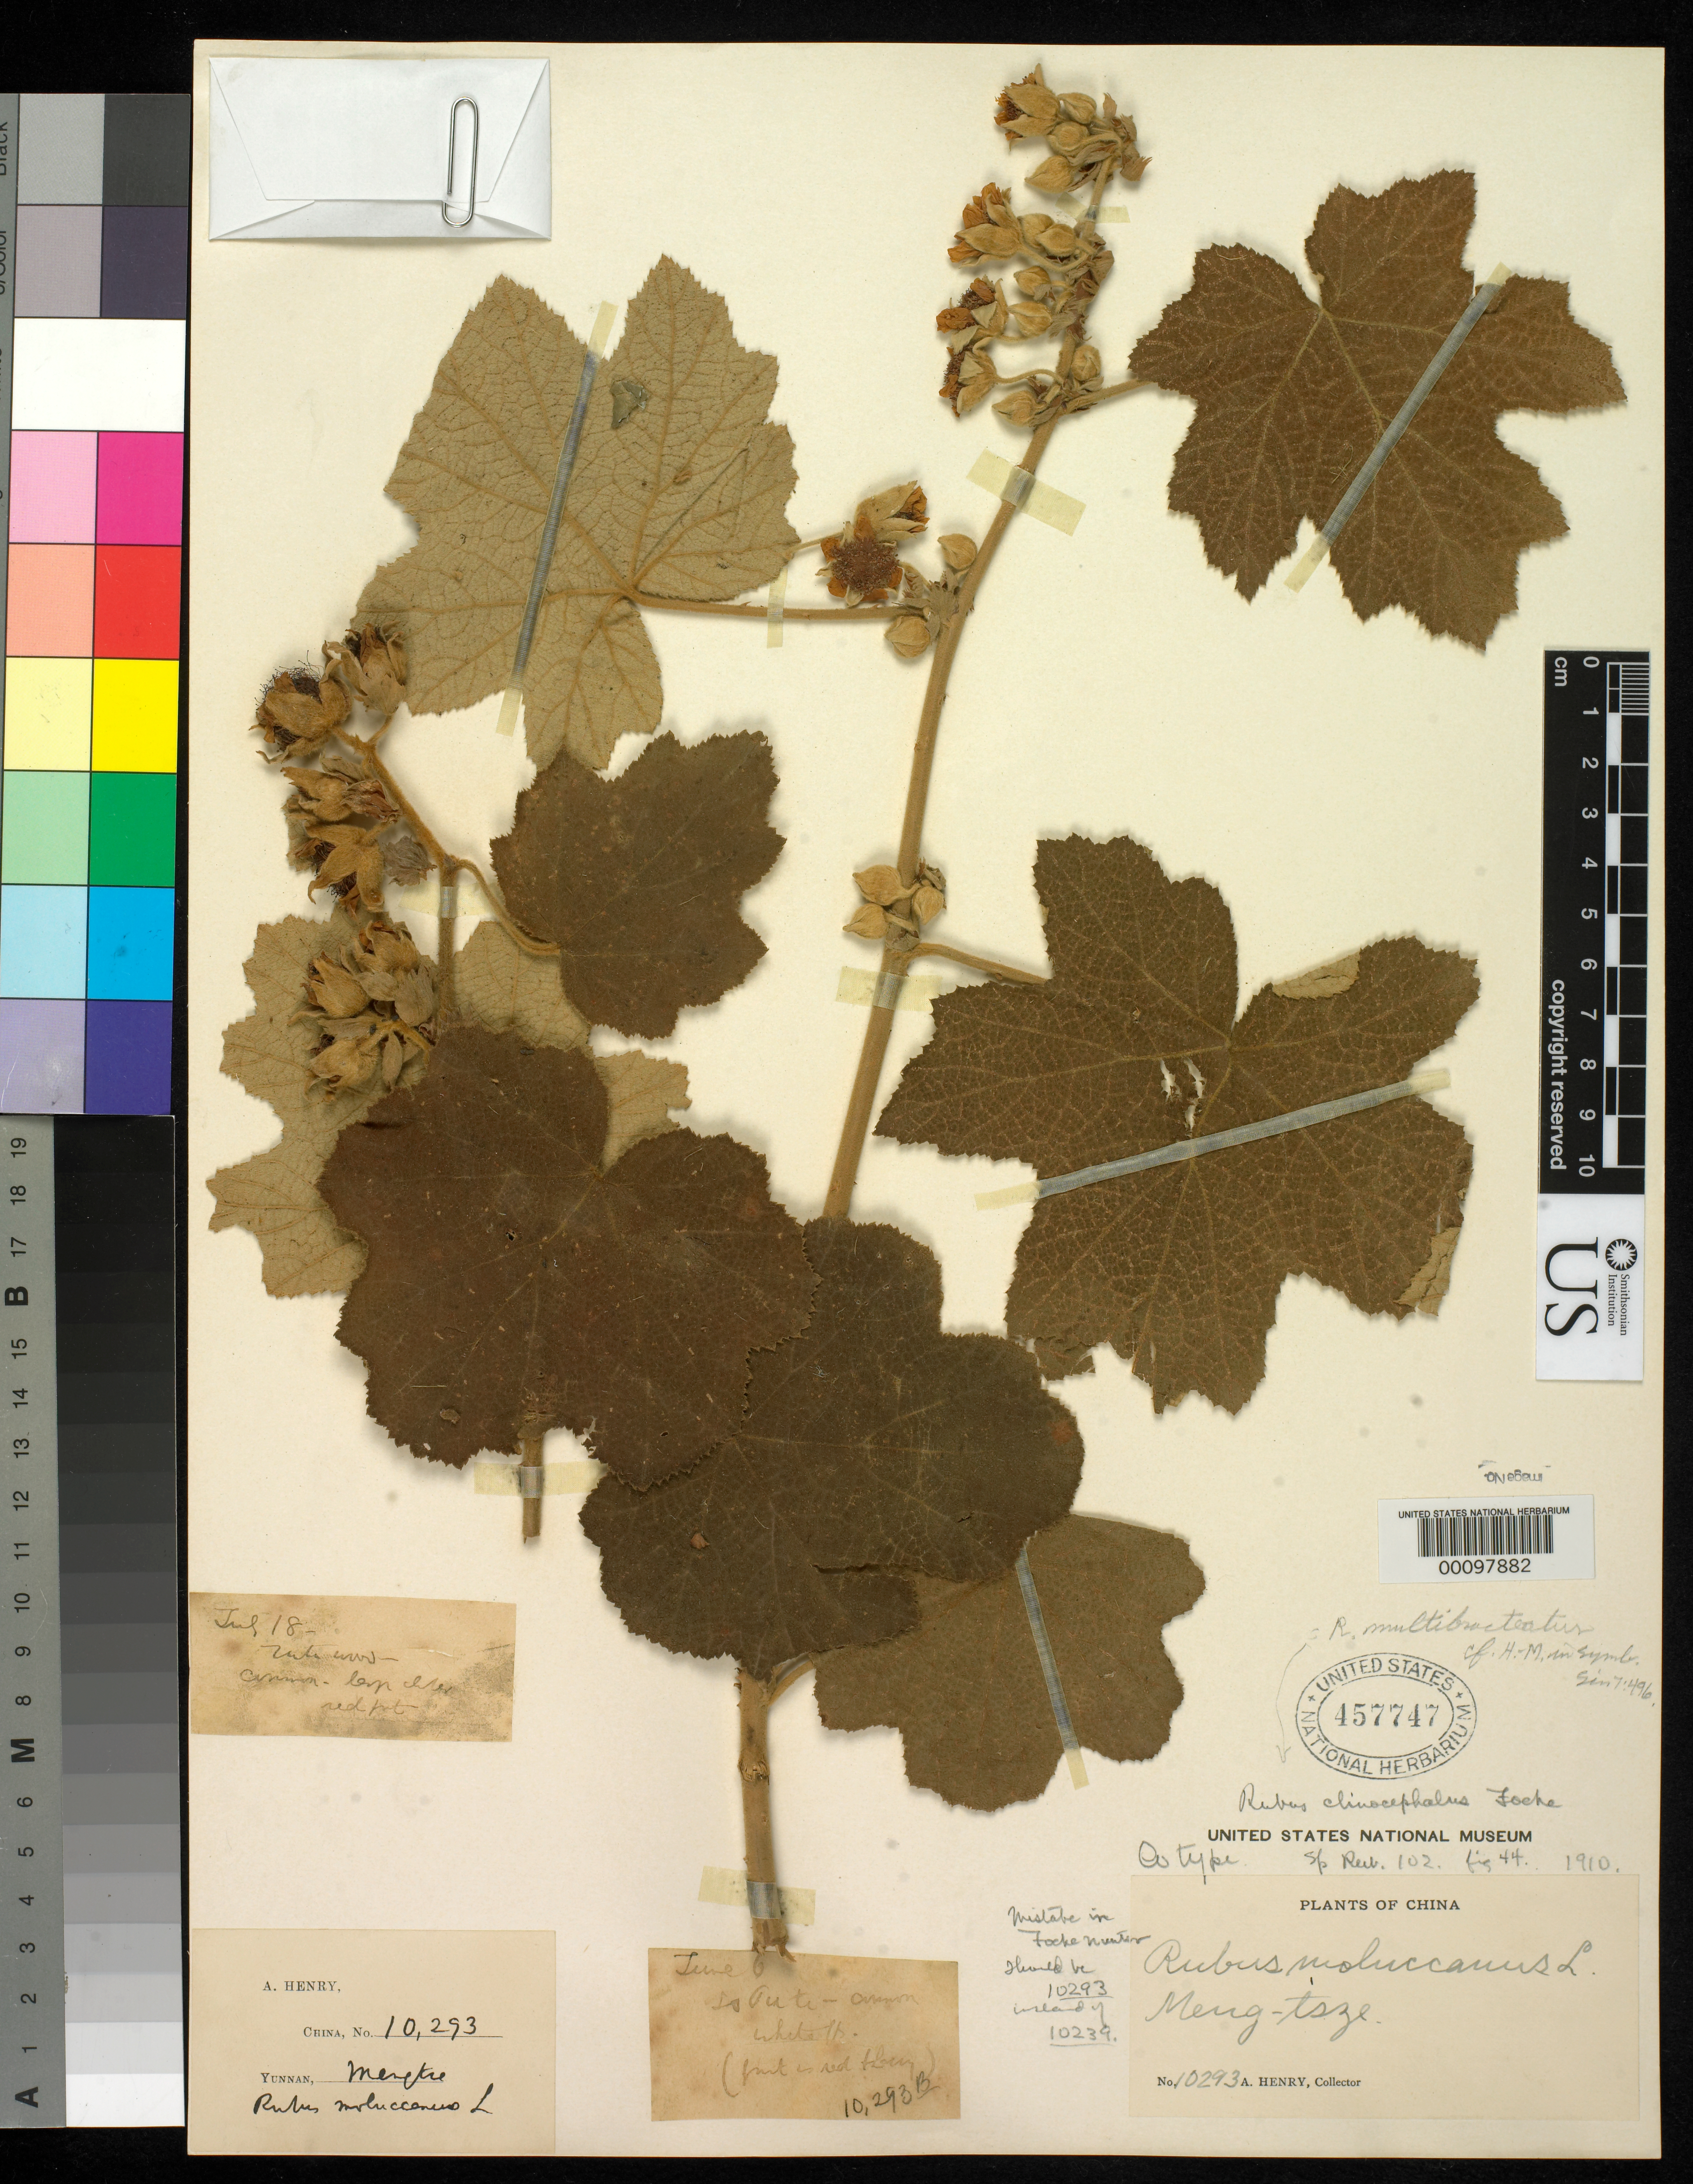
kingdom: Plantae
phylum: Tracheophyta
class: Magnoliopsida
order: Rosales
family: Rosaceae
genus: Rubus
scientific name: Rubus clinocephalus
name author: Focke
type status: Isotype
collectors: A. Henry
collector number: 10293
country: China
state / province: Yunnan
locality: Mengtze [Meng-tsze]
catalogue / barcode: US 457747